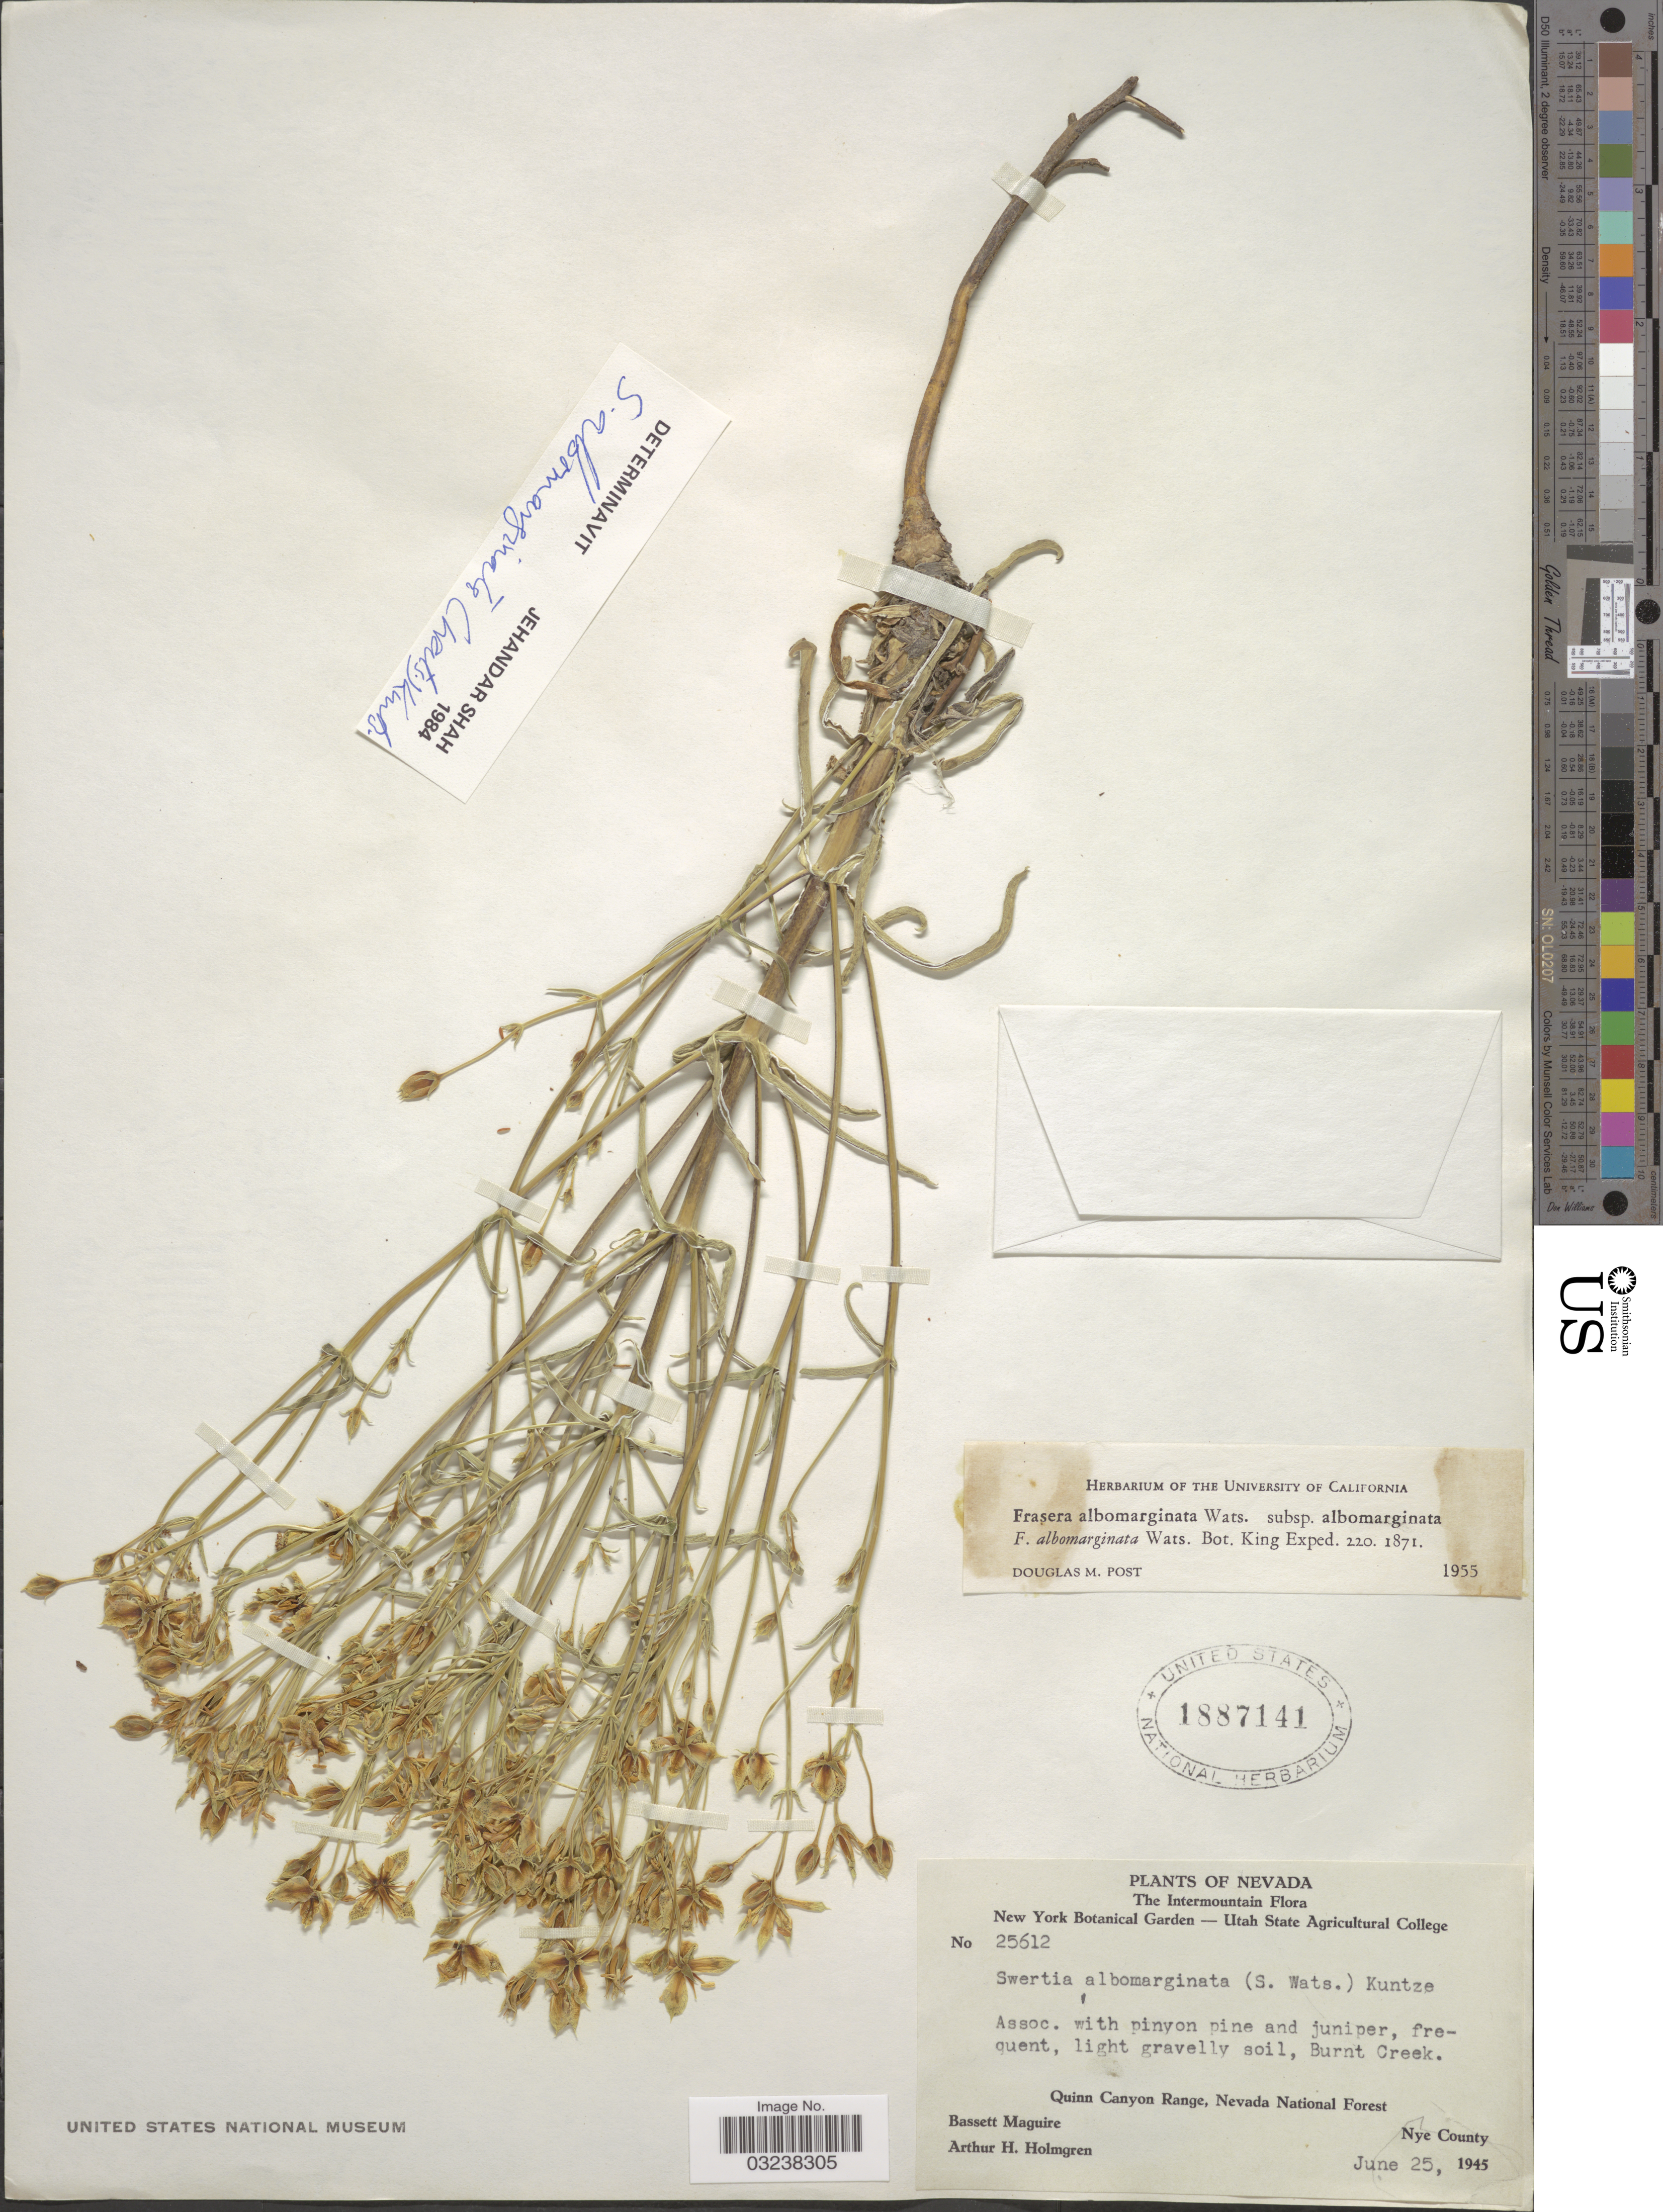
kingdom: Plantae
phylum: Tracheophyta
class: Magnoliopsida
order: Gentianales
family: Gentianaceae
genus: Swertia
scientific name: Swertia albomarginata subsp. albomarginata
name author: (S. Watson) Kuntze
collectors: B. Maguire & A. H. Holmgren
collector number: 25612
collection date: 1945-06-25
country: United States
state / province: Nevada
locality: Burnt Creek. Quinn Canyon Range, Nevada National Forest. Nye County.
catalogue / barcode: US 1887141